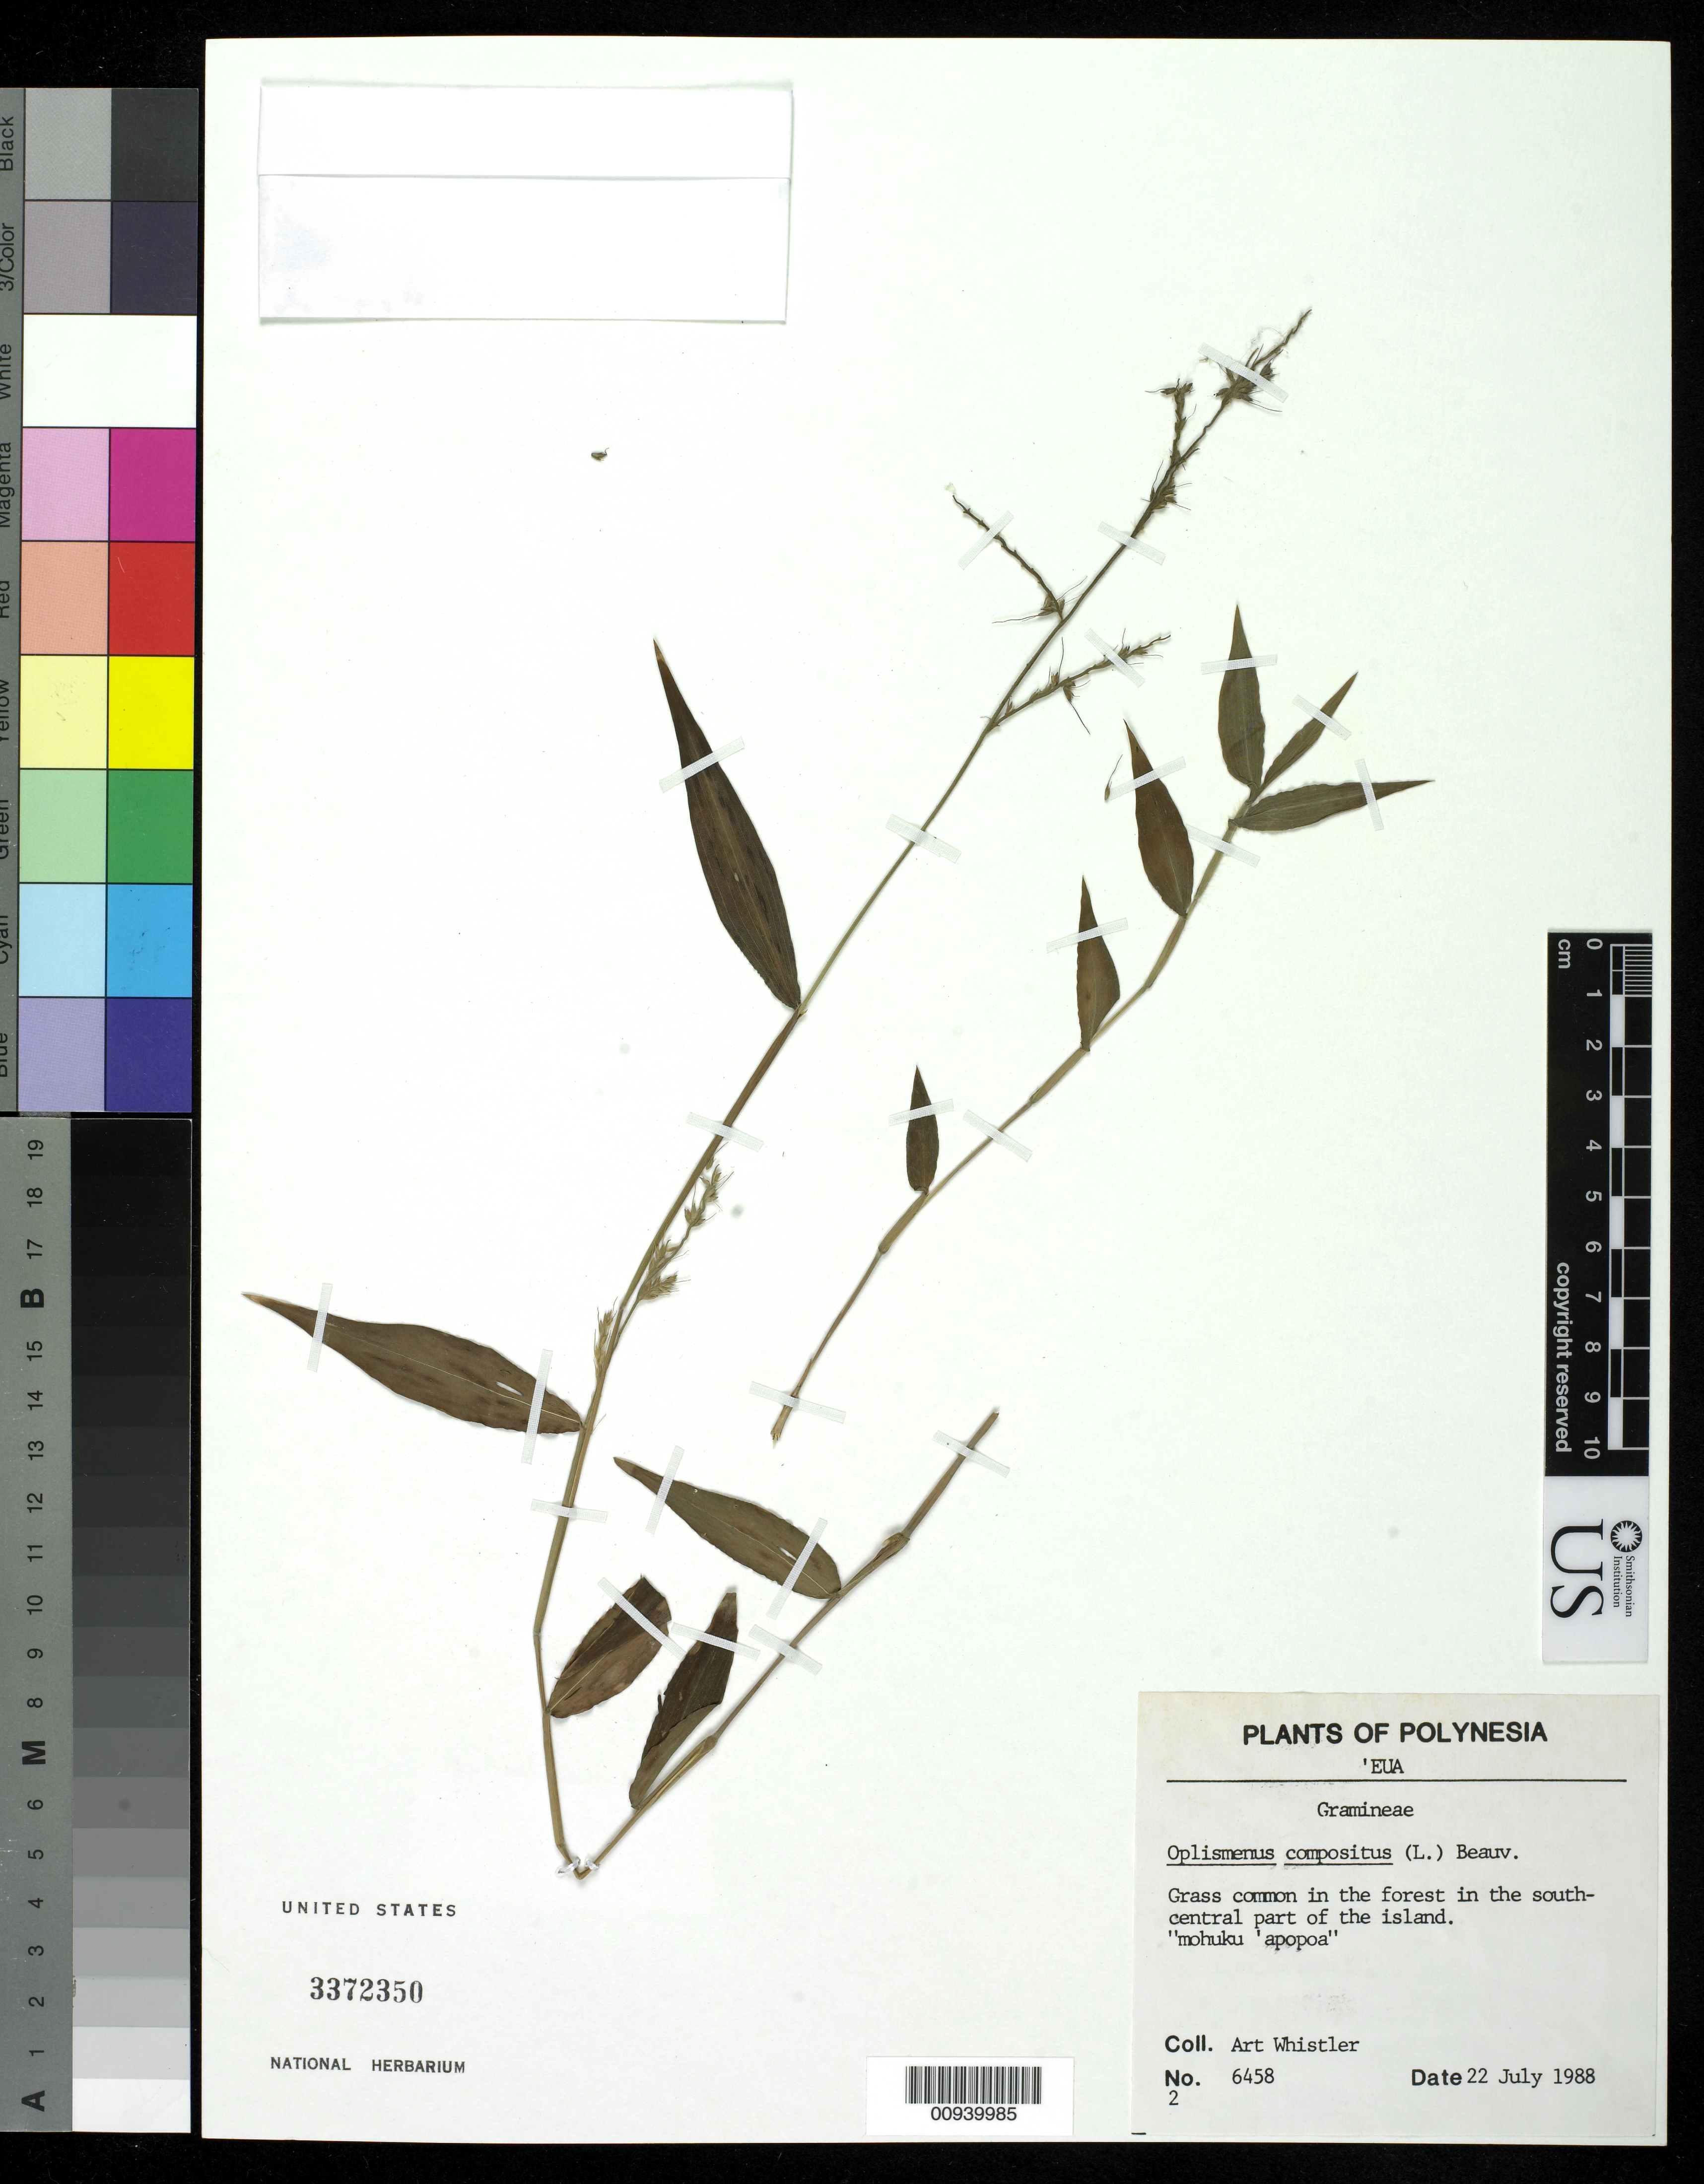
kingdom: Plantae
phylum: Tracheophyta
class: Liliopsida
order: Poales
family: Poaceae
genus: Oplismenus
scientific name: Oplismenus compositus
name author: (L.) P. Beauv.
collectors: A. Whistler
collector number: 6458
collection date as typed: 04 Aug 1988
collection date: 1988-08-04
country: Tonga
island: Uoleva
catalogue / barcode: US 3372350